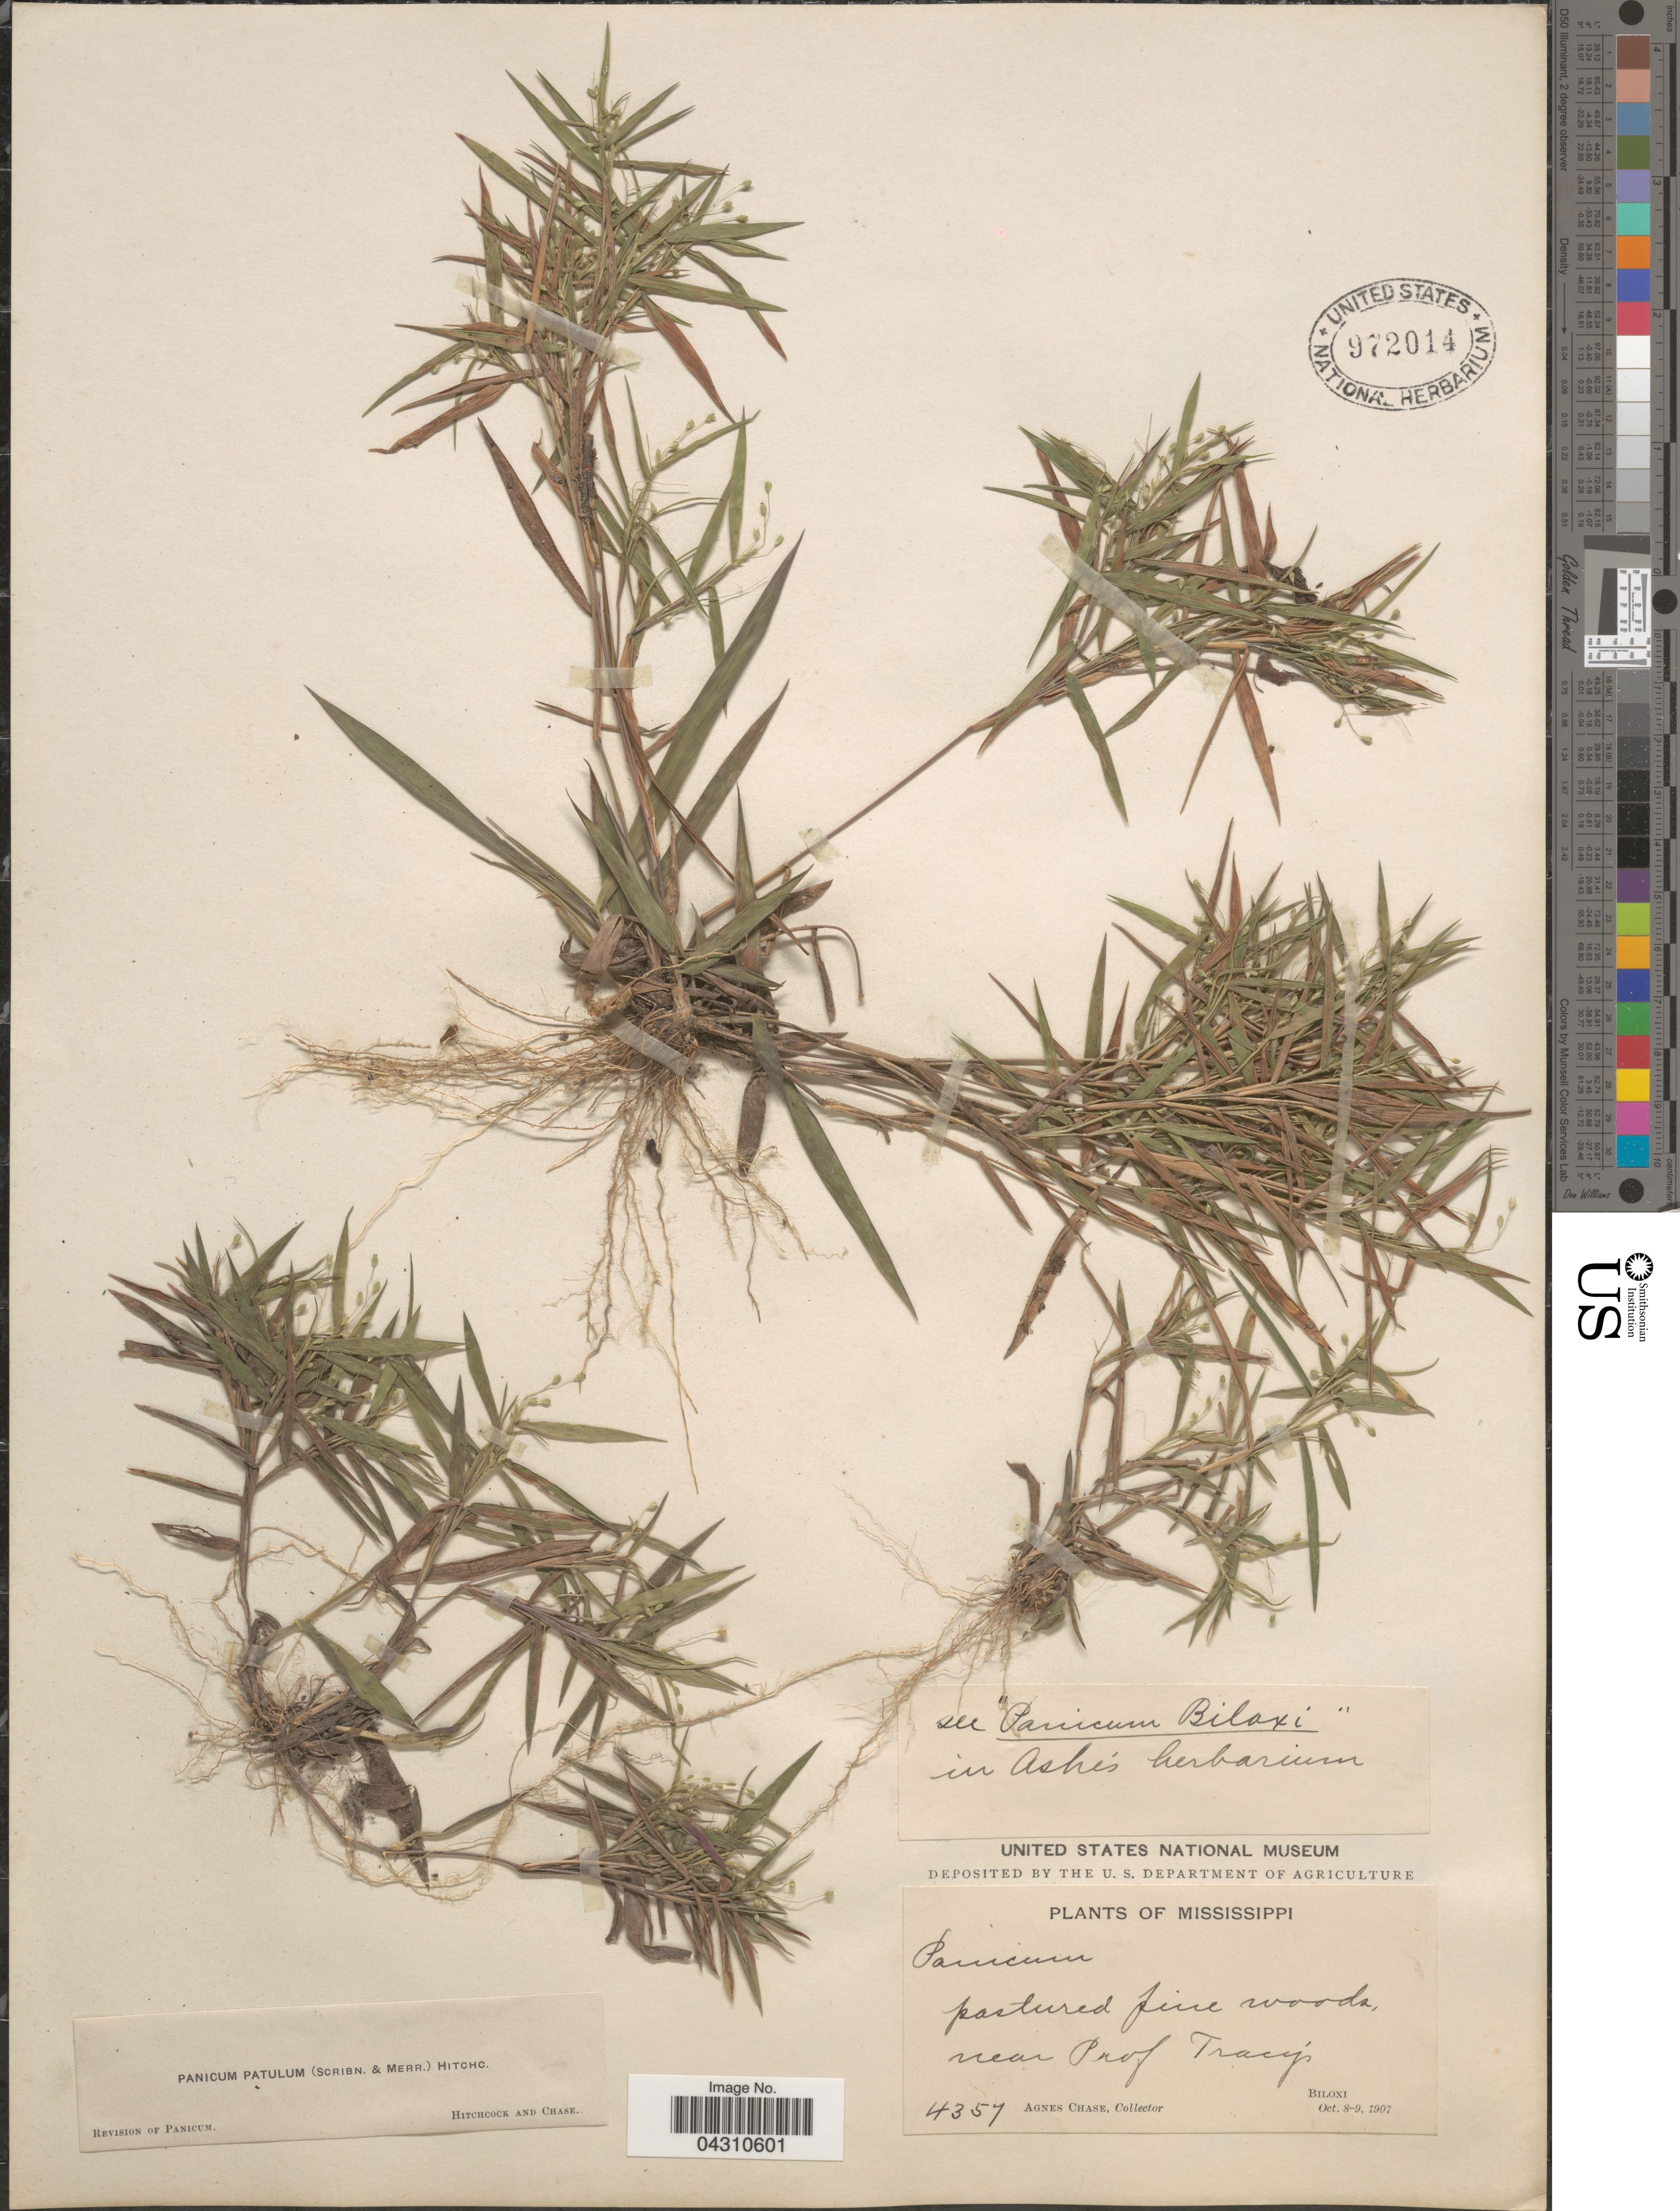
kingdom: Plantae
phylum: Tracheophyta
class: Liliopsida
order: Poales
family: Poaceae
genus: Dichanthelium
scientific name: Dichanthelium portoricense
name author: (Desv. ex Ham.) B.F. Hansen & Wunderlin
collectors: A. Chase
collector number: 4357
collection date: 1907-10-08/1907-10-09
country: United States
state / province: Mississippi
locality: Pastured pine woods near Prof Tracy's. Biloxi.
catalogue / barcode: US 972014